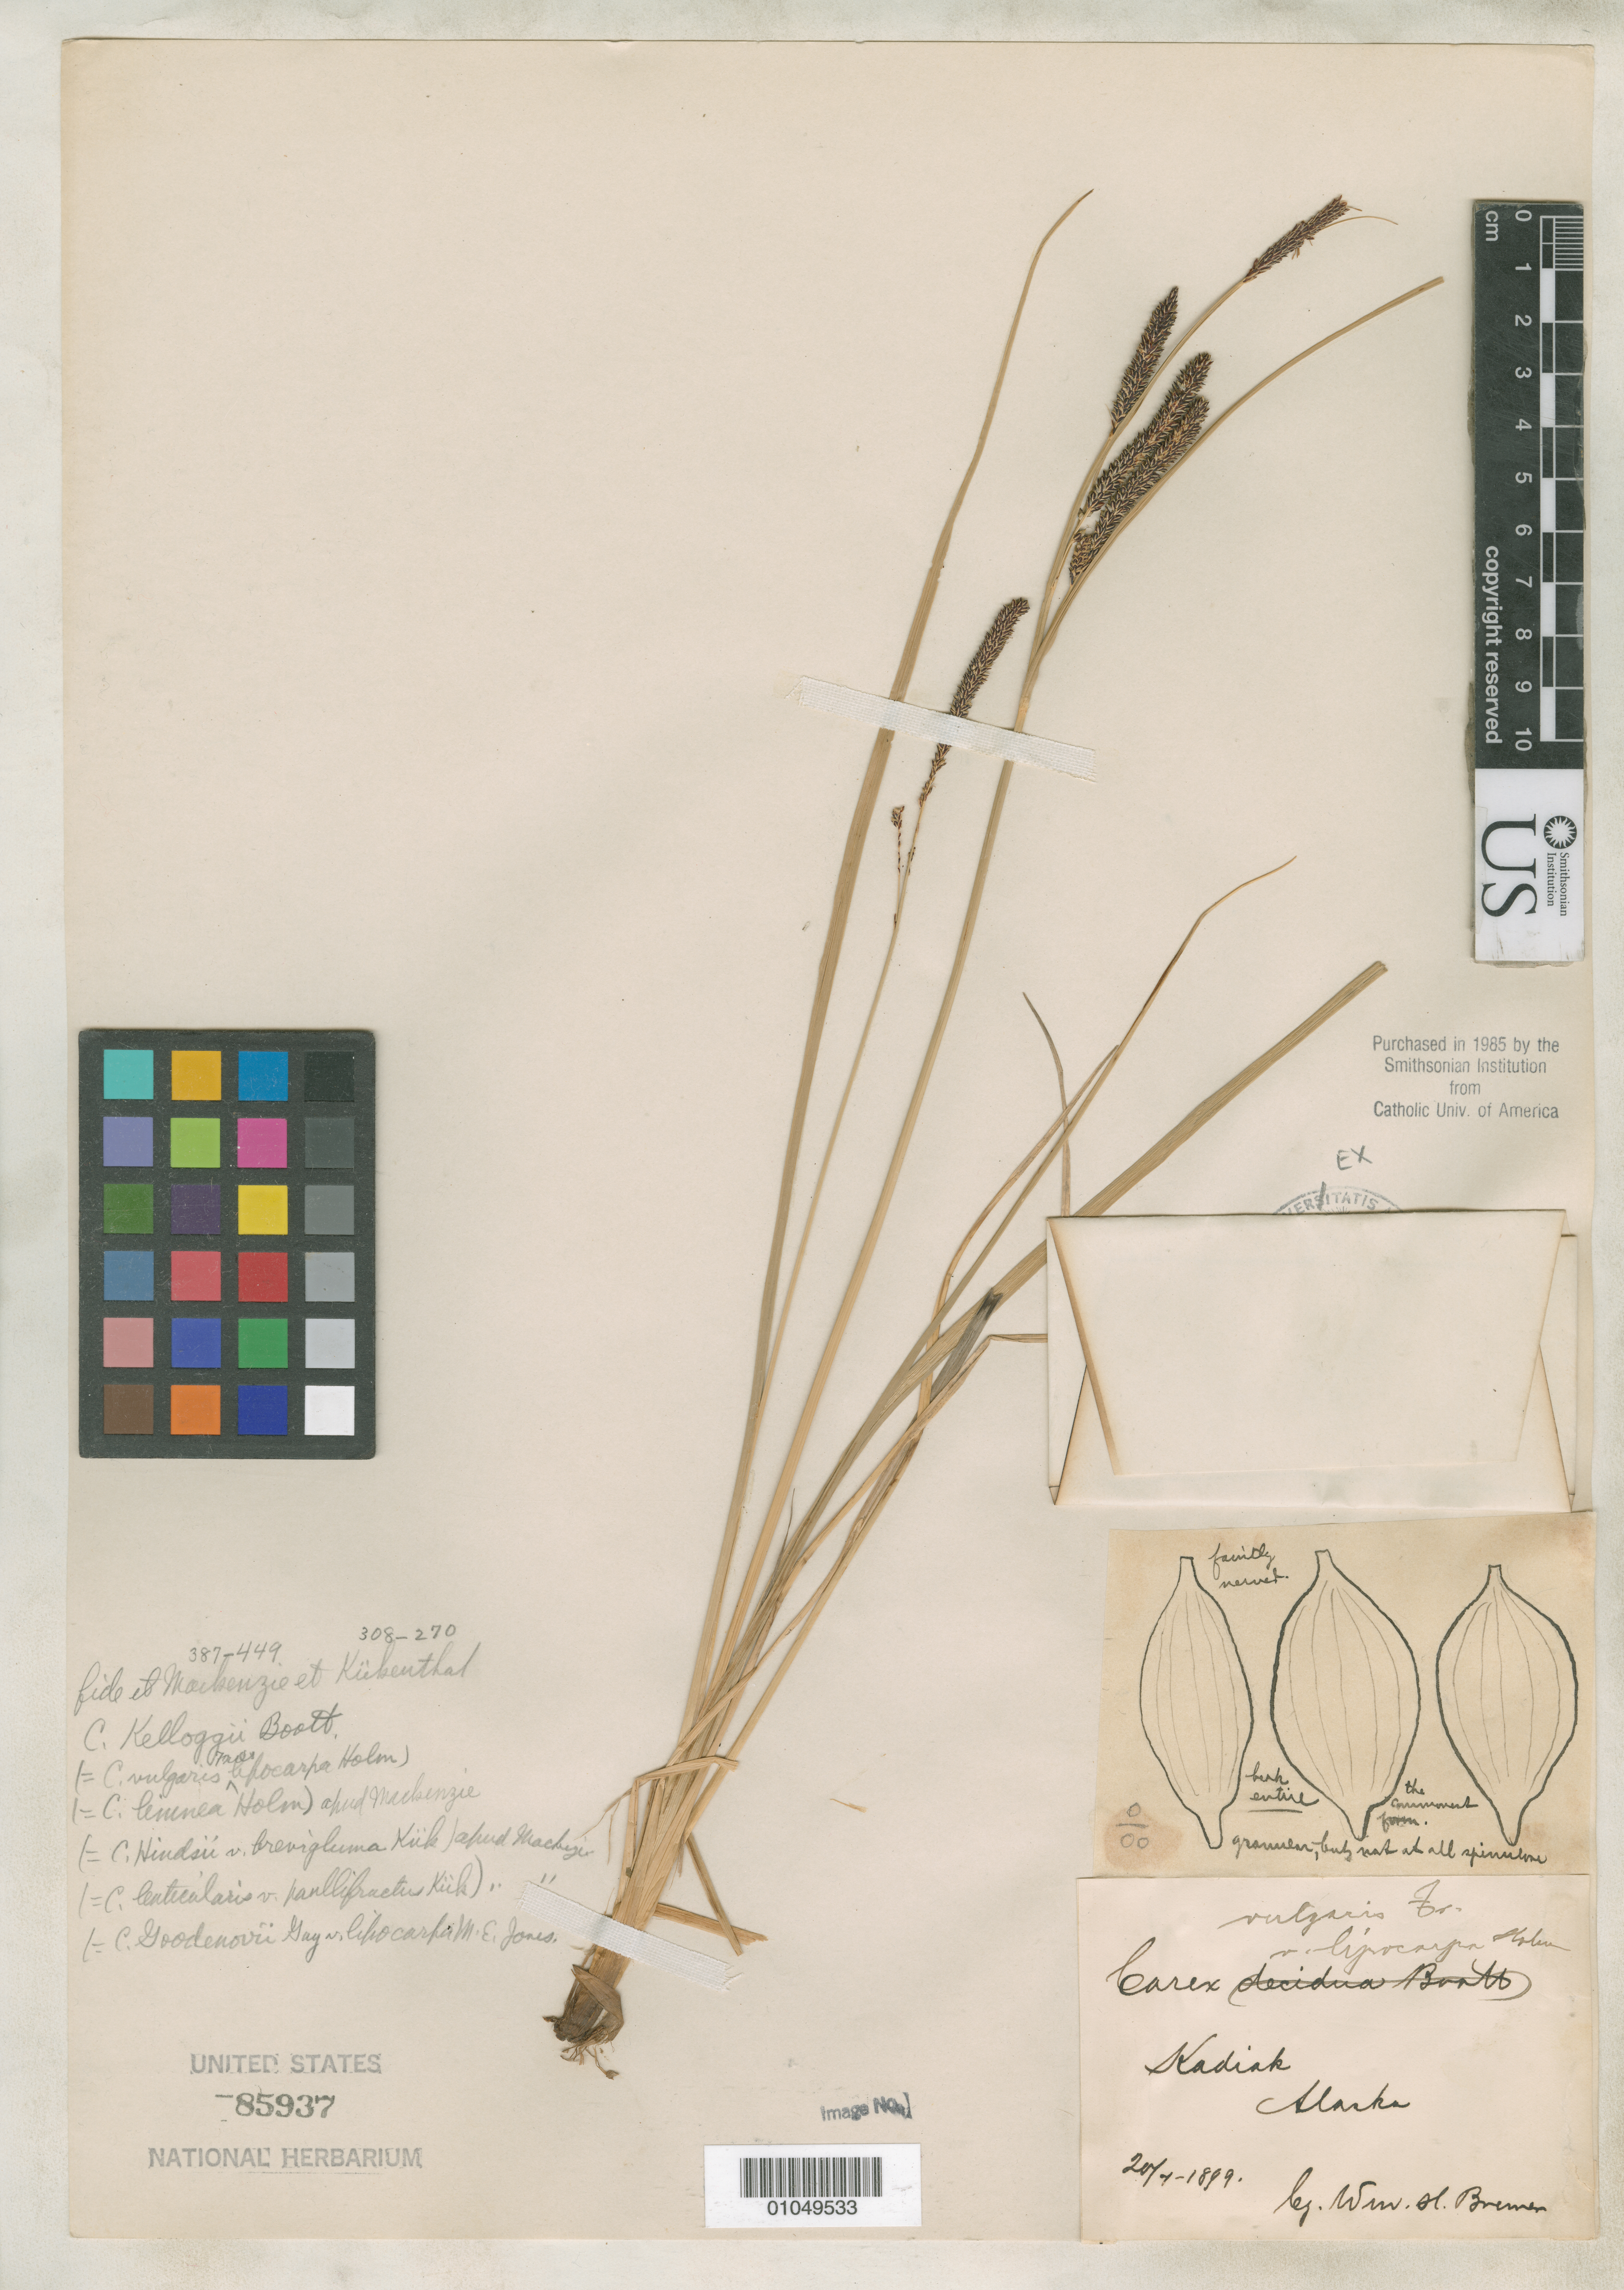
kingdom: Plantae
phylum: Tracheophyta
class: Liliopsida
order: Poales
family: Cyperaceae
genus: Carex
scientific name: Carex vulgaris var. lipocarpa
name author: Holm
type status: Isosyntype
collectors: W. H. Brewer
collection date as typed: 20 Jul 1899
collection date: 1899-07-20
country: United States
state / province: Alaska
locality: Kodiak.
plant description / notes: Currently accepted name as cited by L.A. Standley (1985).; Specimen purchased in 1985 by the Smithsonian Institution from Catholic Univ. of America [LCU].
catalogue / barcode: US 85937